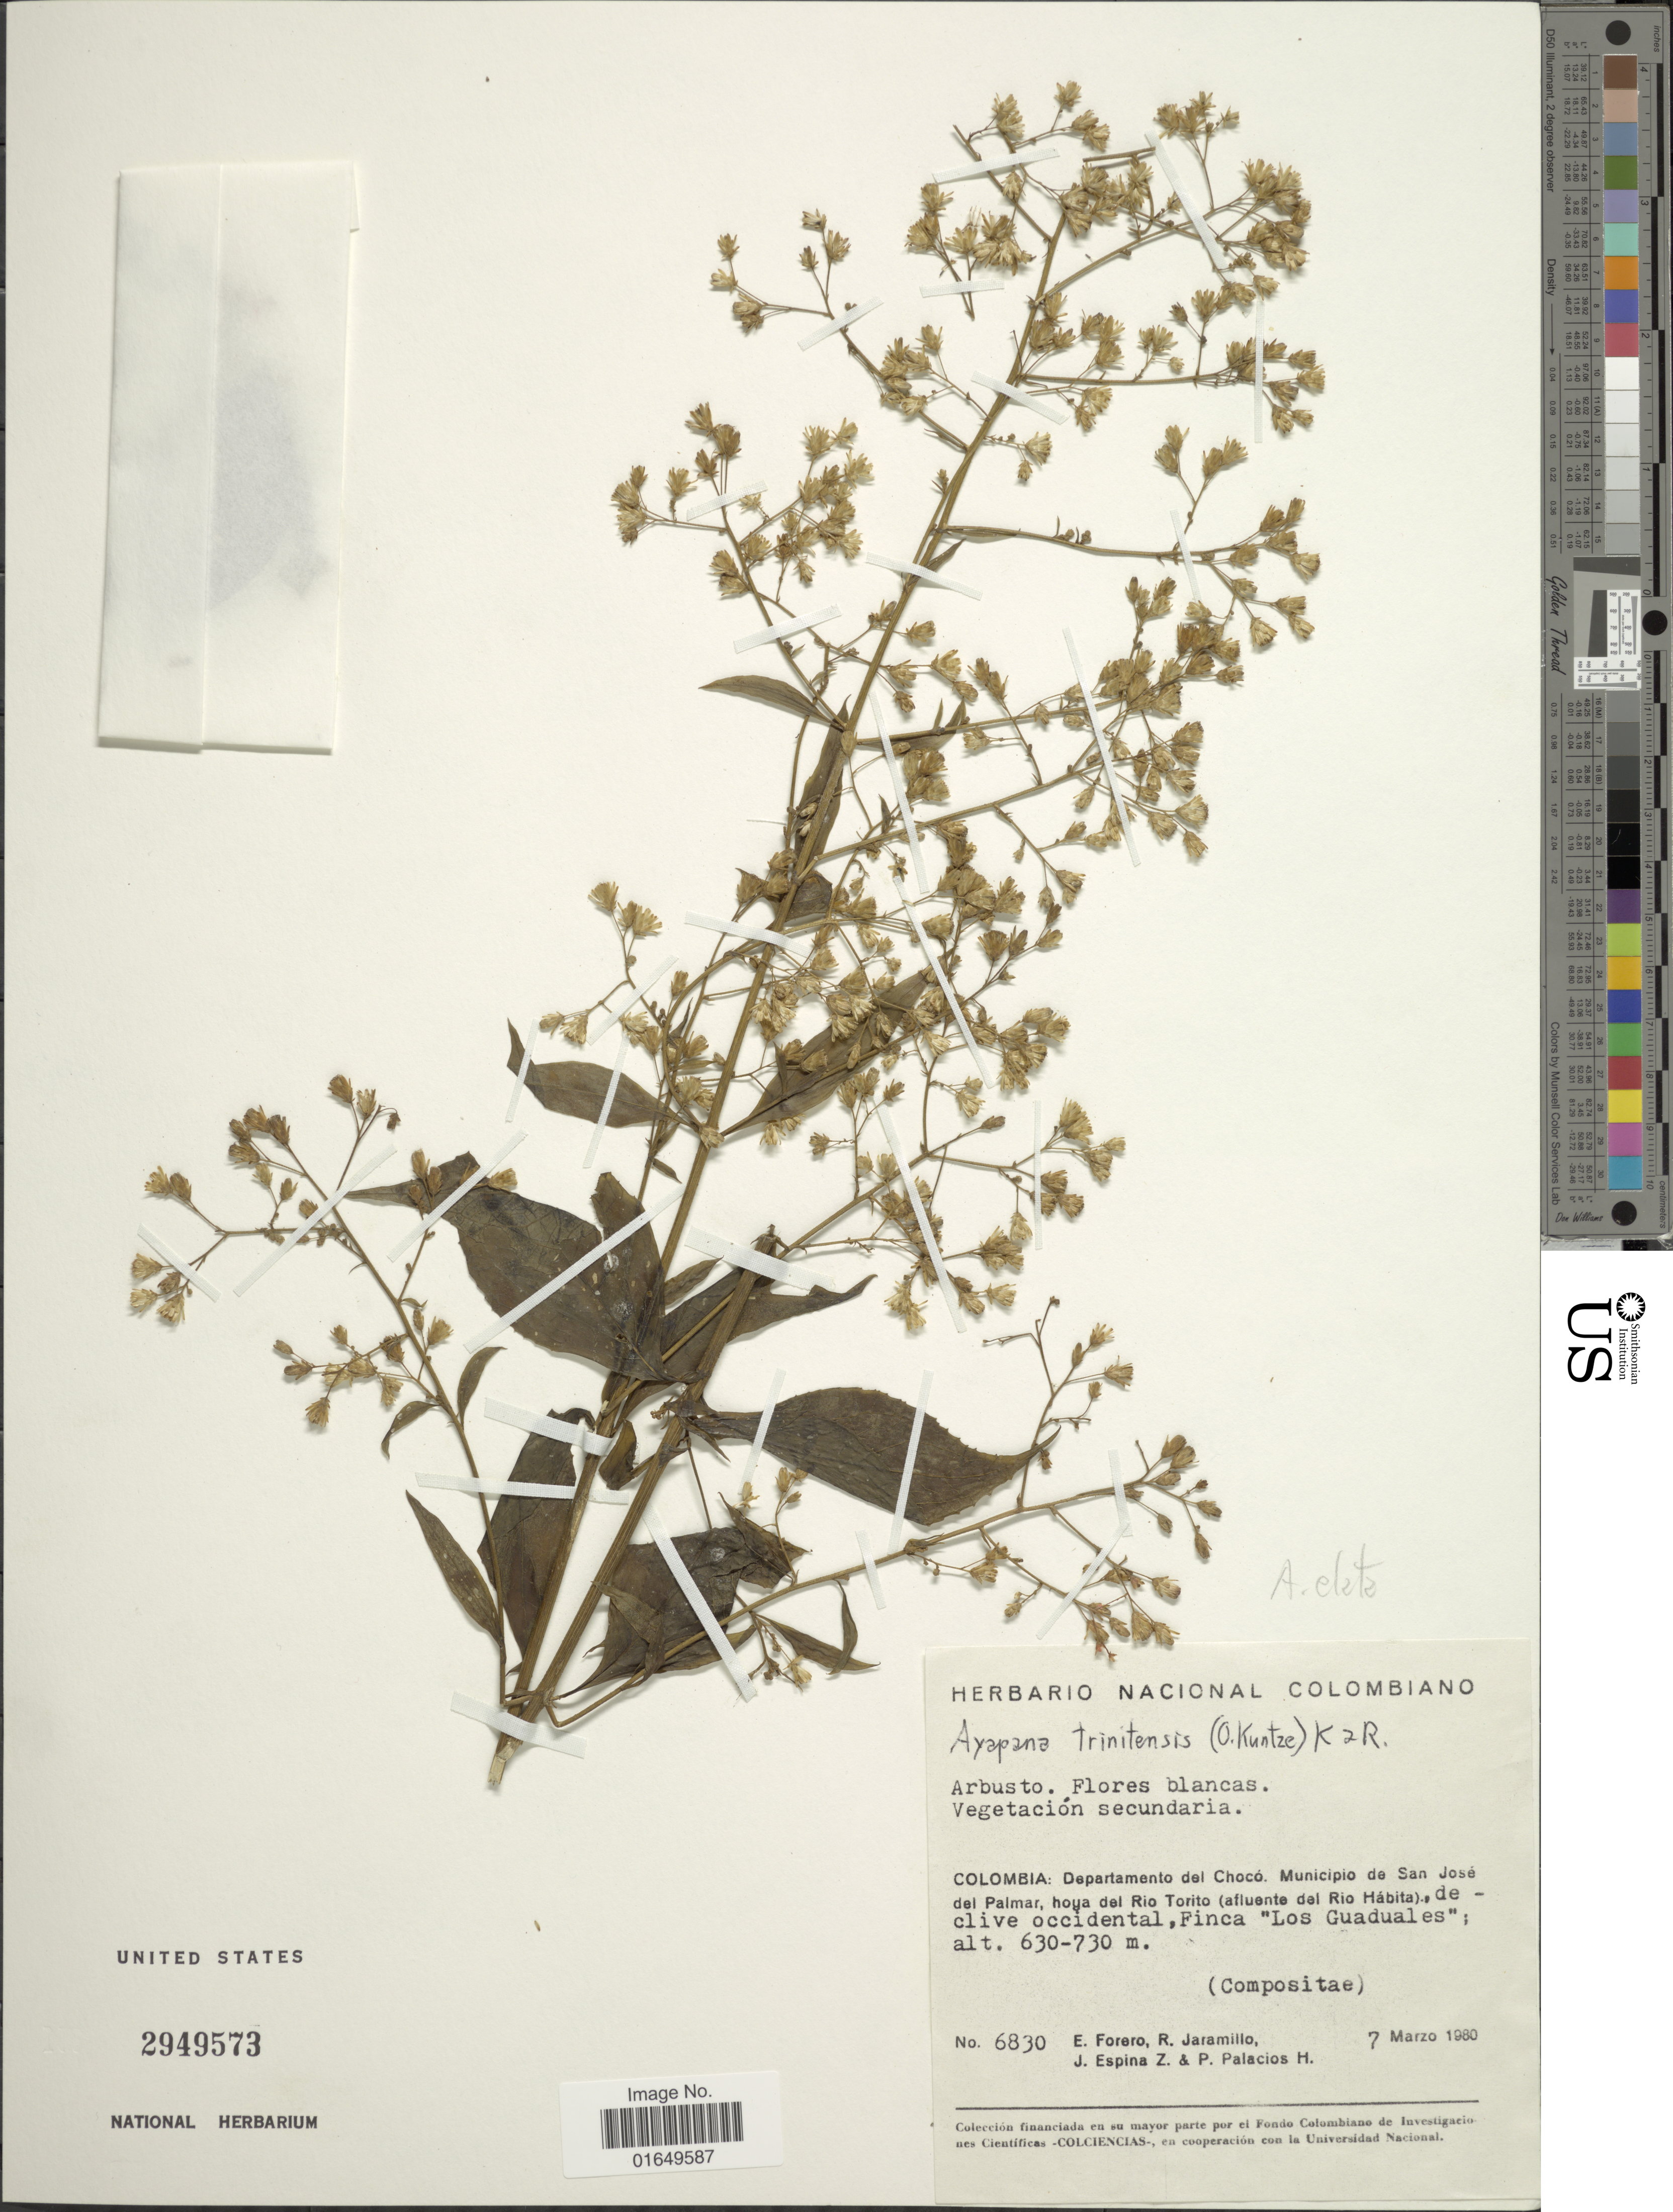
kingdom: Plantae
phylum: Tracheophyta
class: Magnoliopsida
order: Asterales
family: Asteraceae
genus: Ayapana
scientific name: Ayapana elata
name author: (Steetz) R.M. King & H. Rob.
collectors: E. Forero, R. Jaramillo M., J. Espina Z. & P. Palacios H.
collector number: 6830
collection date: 1980-03-07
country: Colombia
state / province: Chocó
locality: Municipio de San José del Palmar, hoya del Rio Torito (afluente del Rio Hábita), declive occidental, Finca "Los Guaduales"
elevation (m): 630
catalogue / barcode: US 2949573